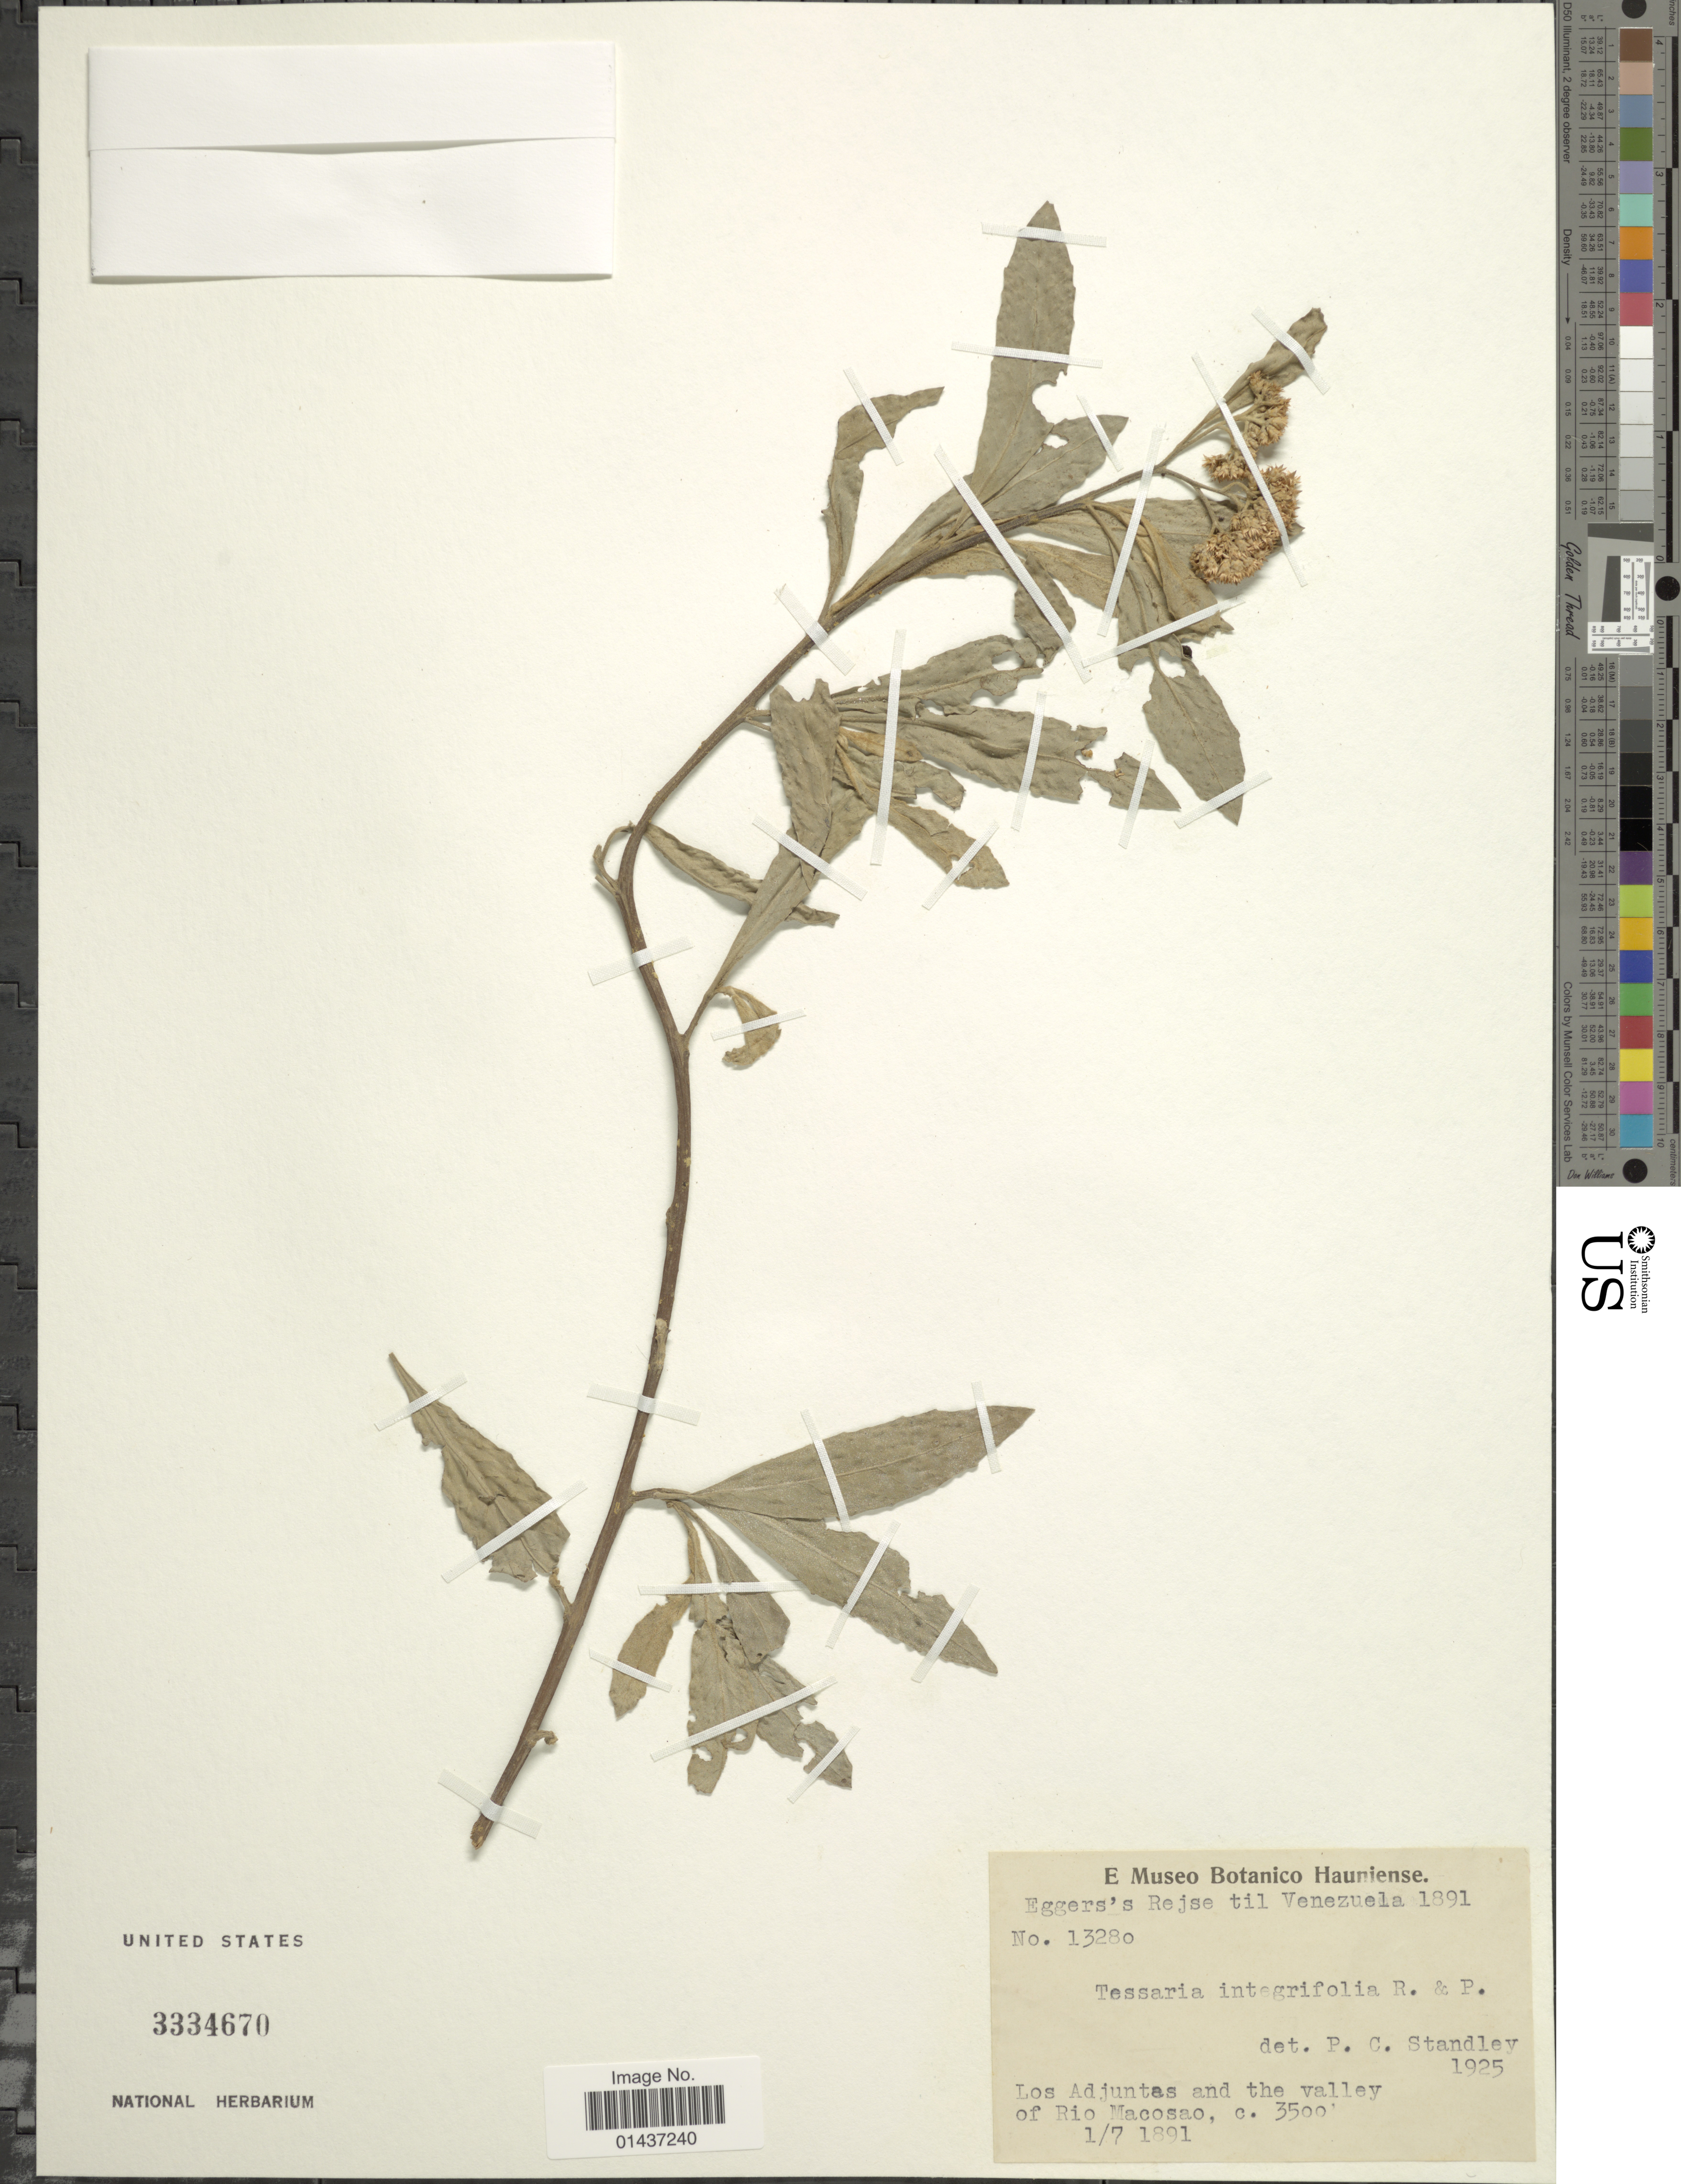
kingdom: Plantae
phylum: Tracheophyta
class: Magnoliopsida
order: Asterales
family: Asteraceae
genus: Tessaria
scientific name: Tessaria integrifolia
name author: Ruiz & Pav.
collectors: H. F. A. von Eggers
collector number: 13280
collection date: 1891-07-01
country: Venezuela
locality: Los Adjuntas and the valley of Rio Macosao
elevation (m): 1067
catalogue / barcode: US 3334670